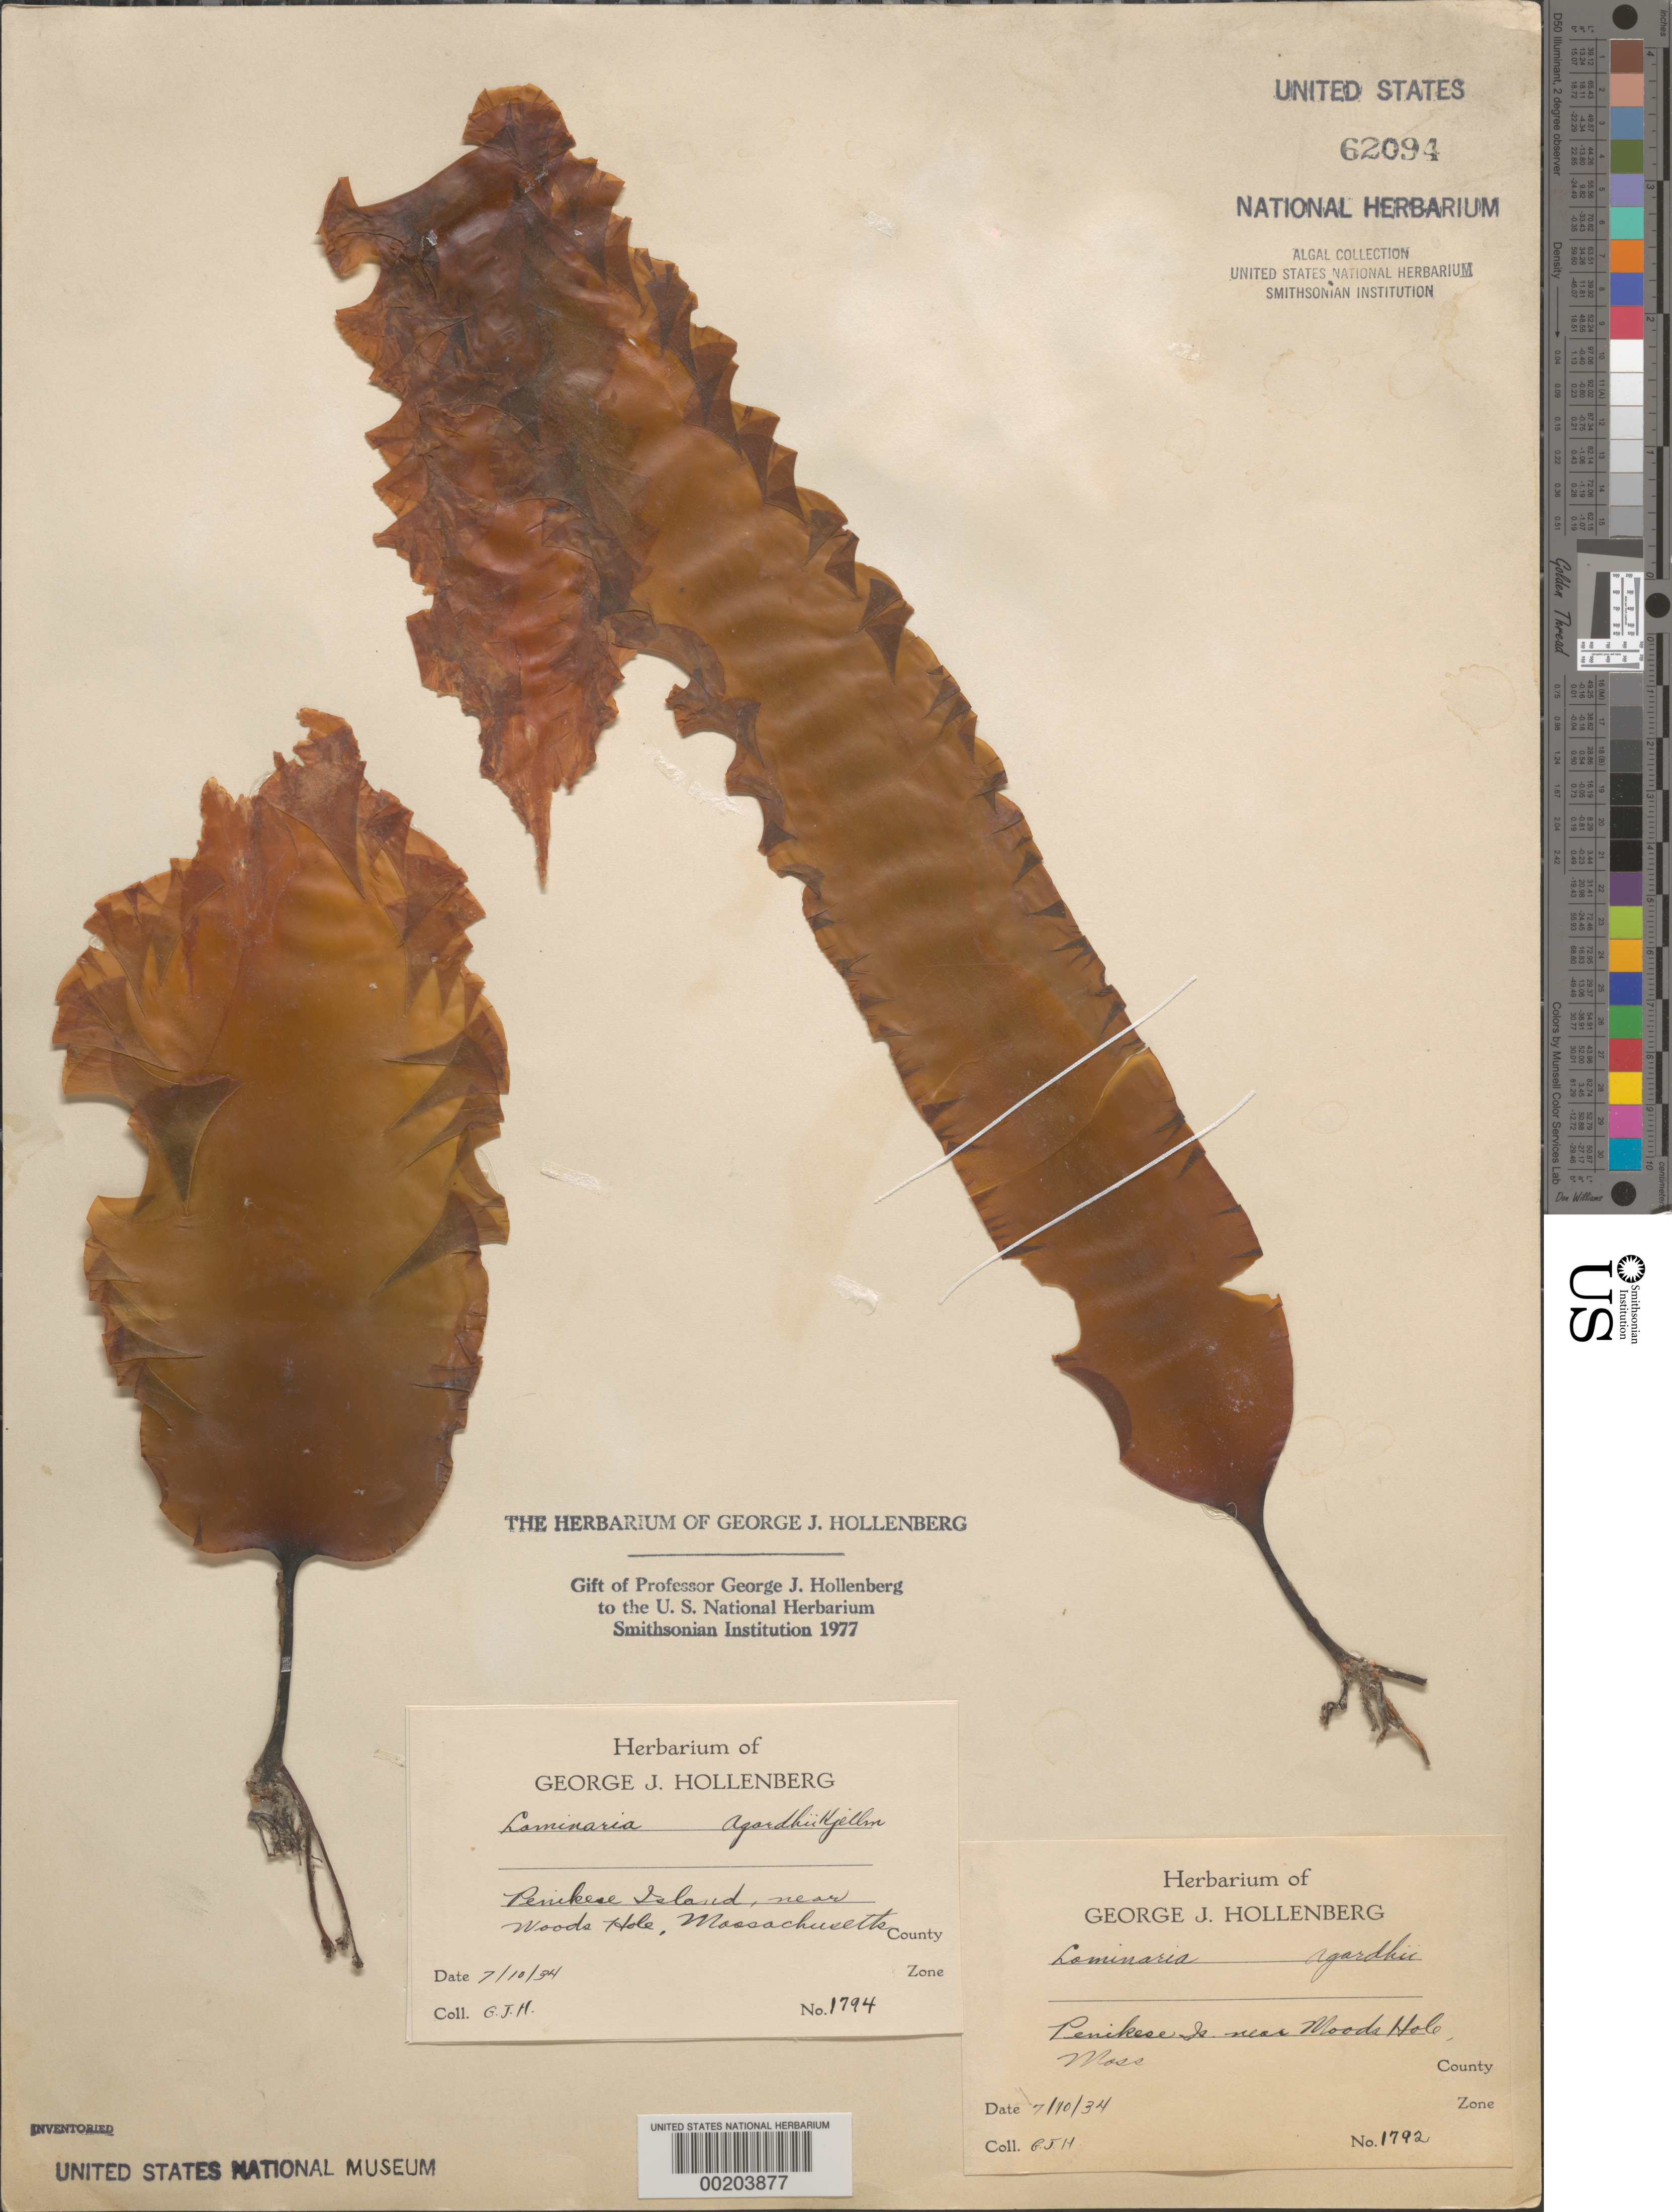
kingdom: Chromista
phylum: Ochrophyta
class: Phaeophyceae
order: Laminariales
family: Laminariaceae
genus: Saccharina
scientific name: Saccharina latissima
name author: C.E. Lane et al.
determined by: Algae name updating Project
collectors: G. Hollenberg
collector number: GJH 1792 & GJH 1794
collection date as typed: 10 Jul 1934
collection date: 1934-07-10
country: United States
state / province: Massachusetts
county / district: Dukes County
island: Penikese Island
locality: Near Woods Hole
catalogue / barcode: US 62094